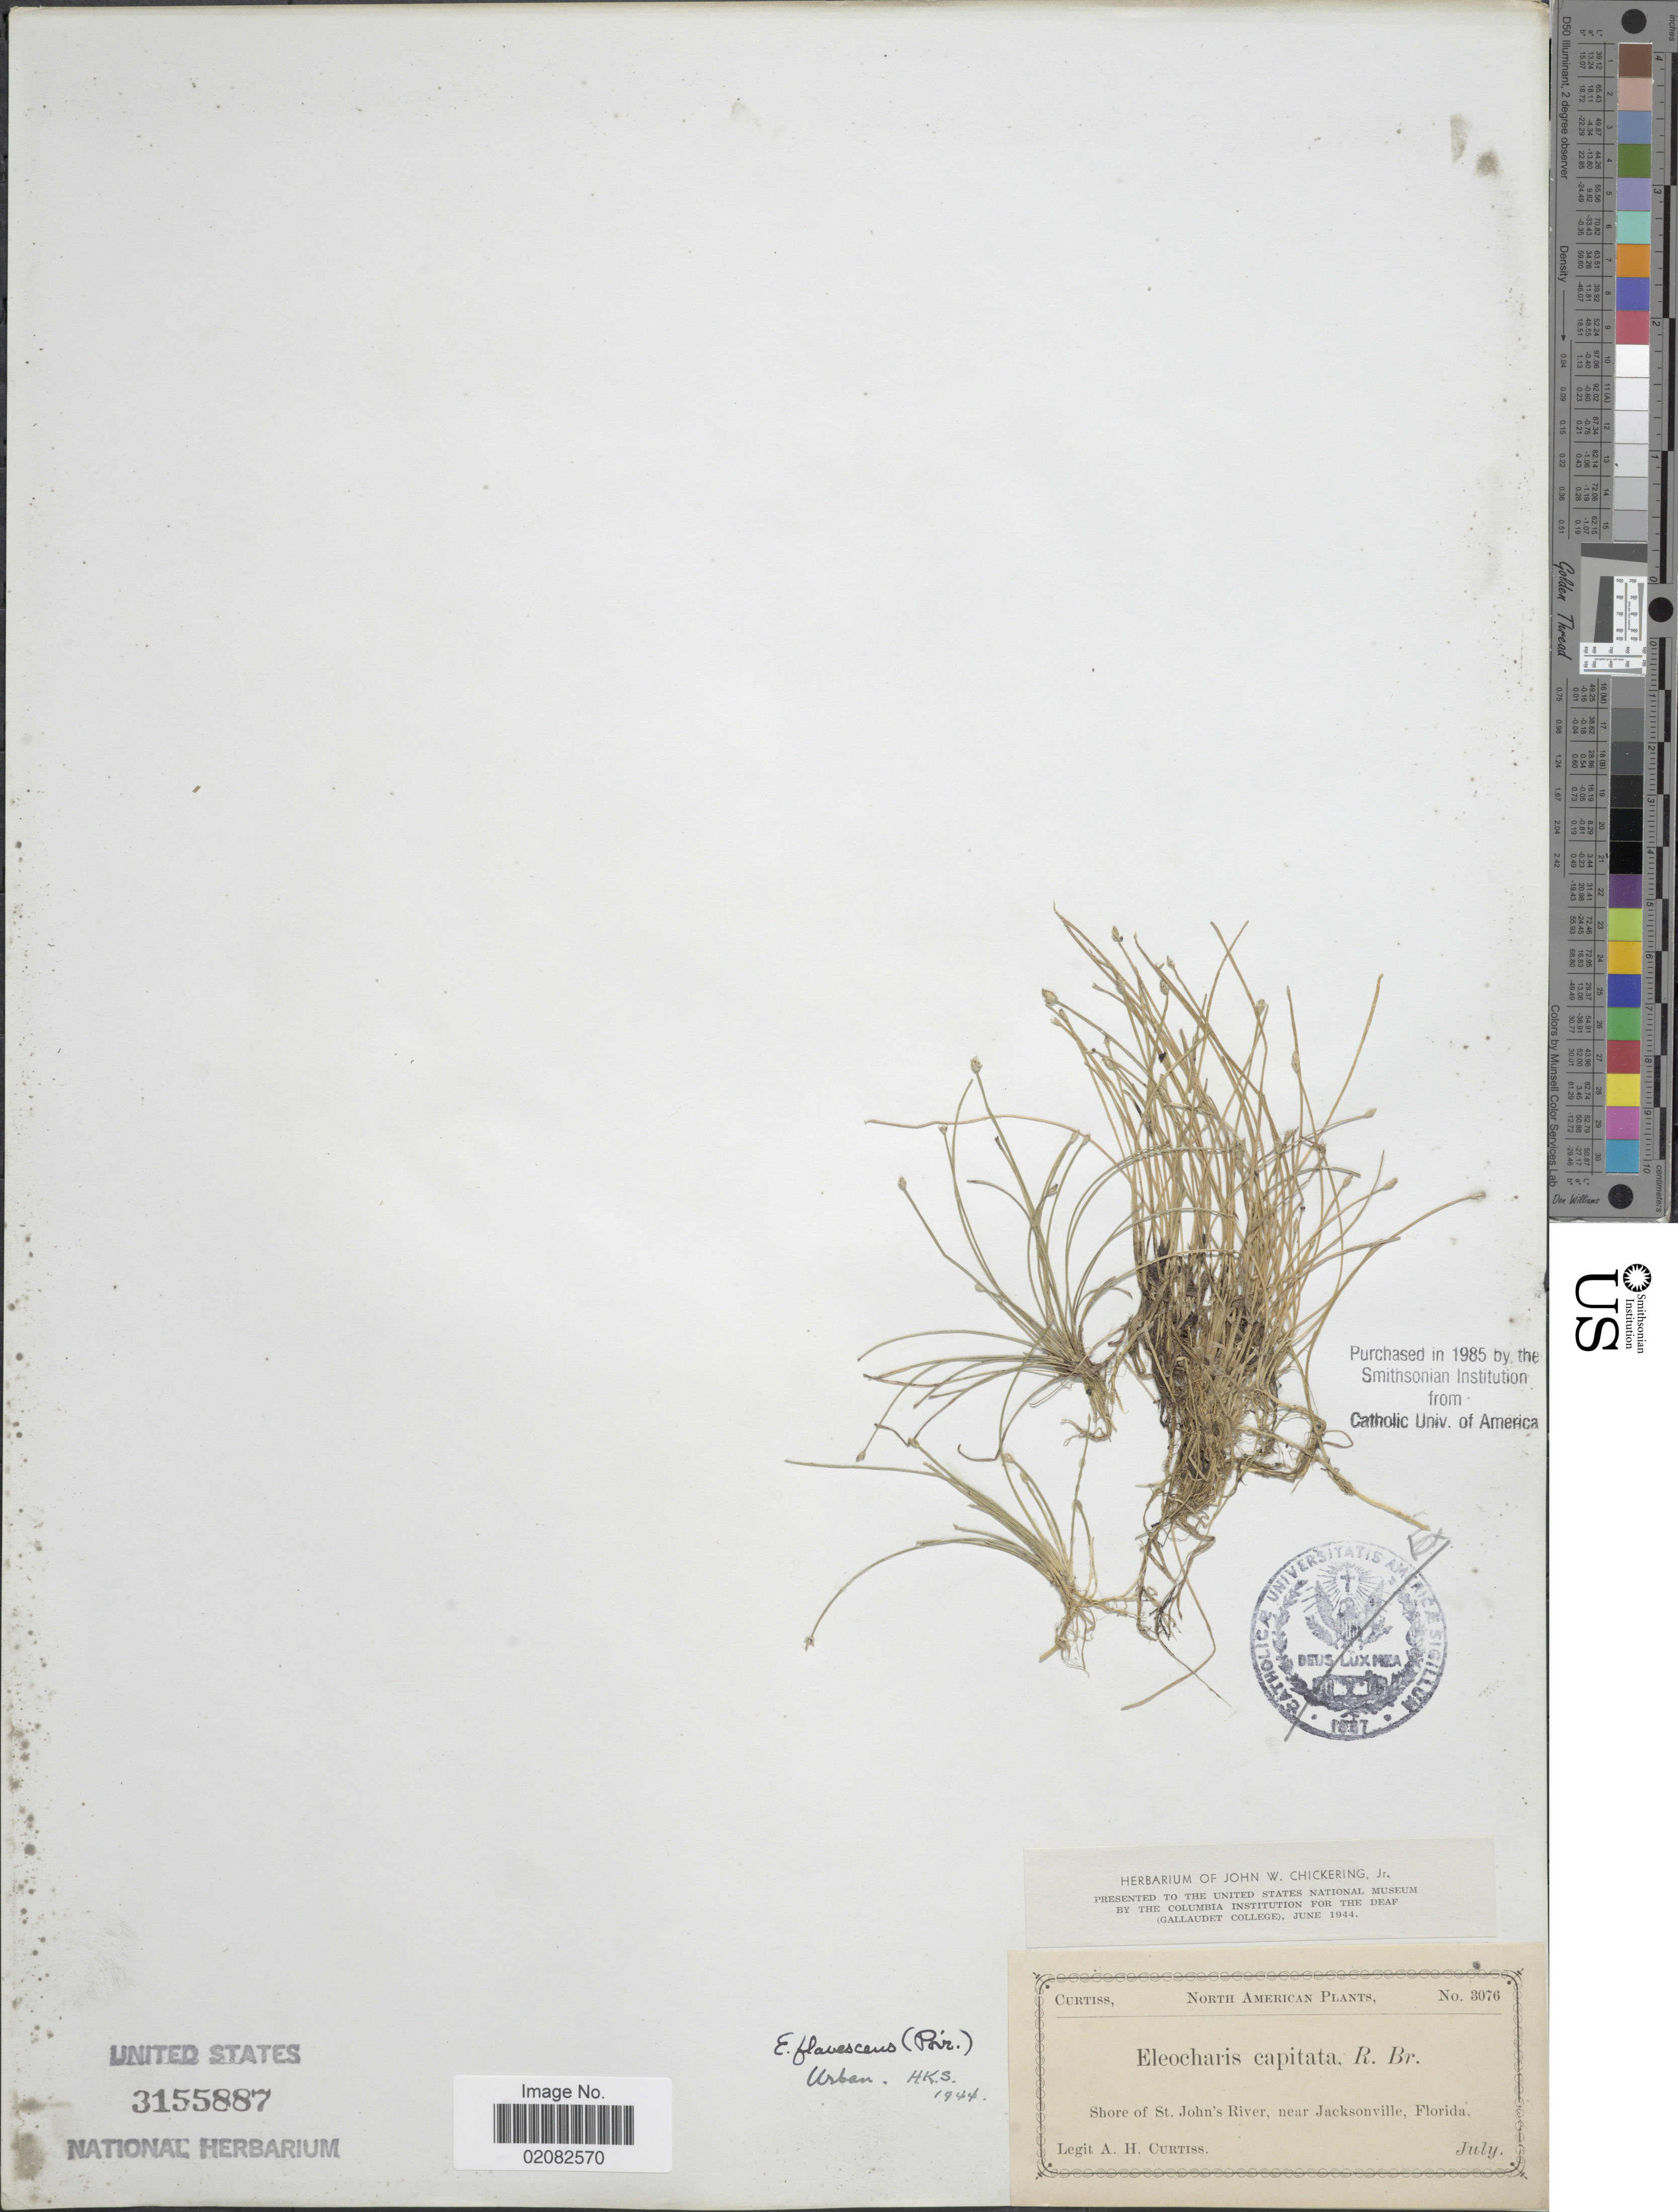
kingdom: Plantae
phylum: Tracheophyta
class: Liliopsida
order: Poales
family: Cyperaceae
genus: Eleocharis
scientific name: Eleocharis flavescens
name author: (Poir.) Urb.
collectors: A. H. Curtiss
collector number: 3076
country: United States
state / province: Florida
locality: Shore of St. John's River, near Jacksonville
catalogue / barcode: US 3155887